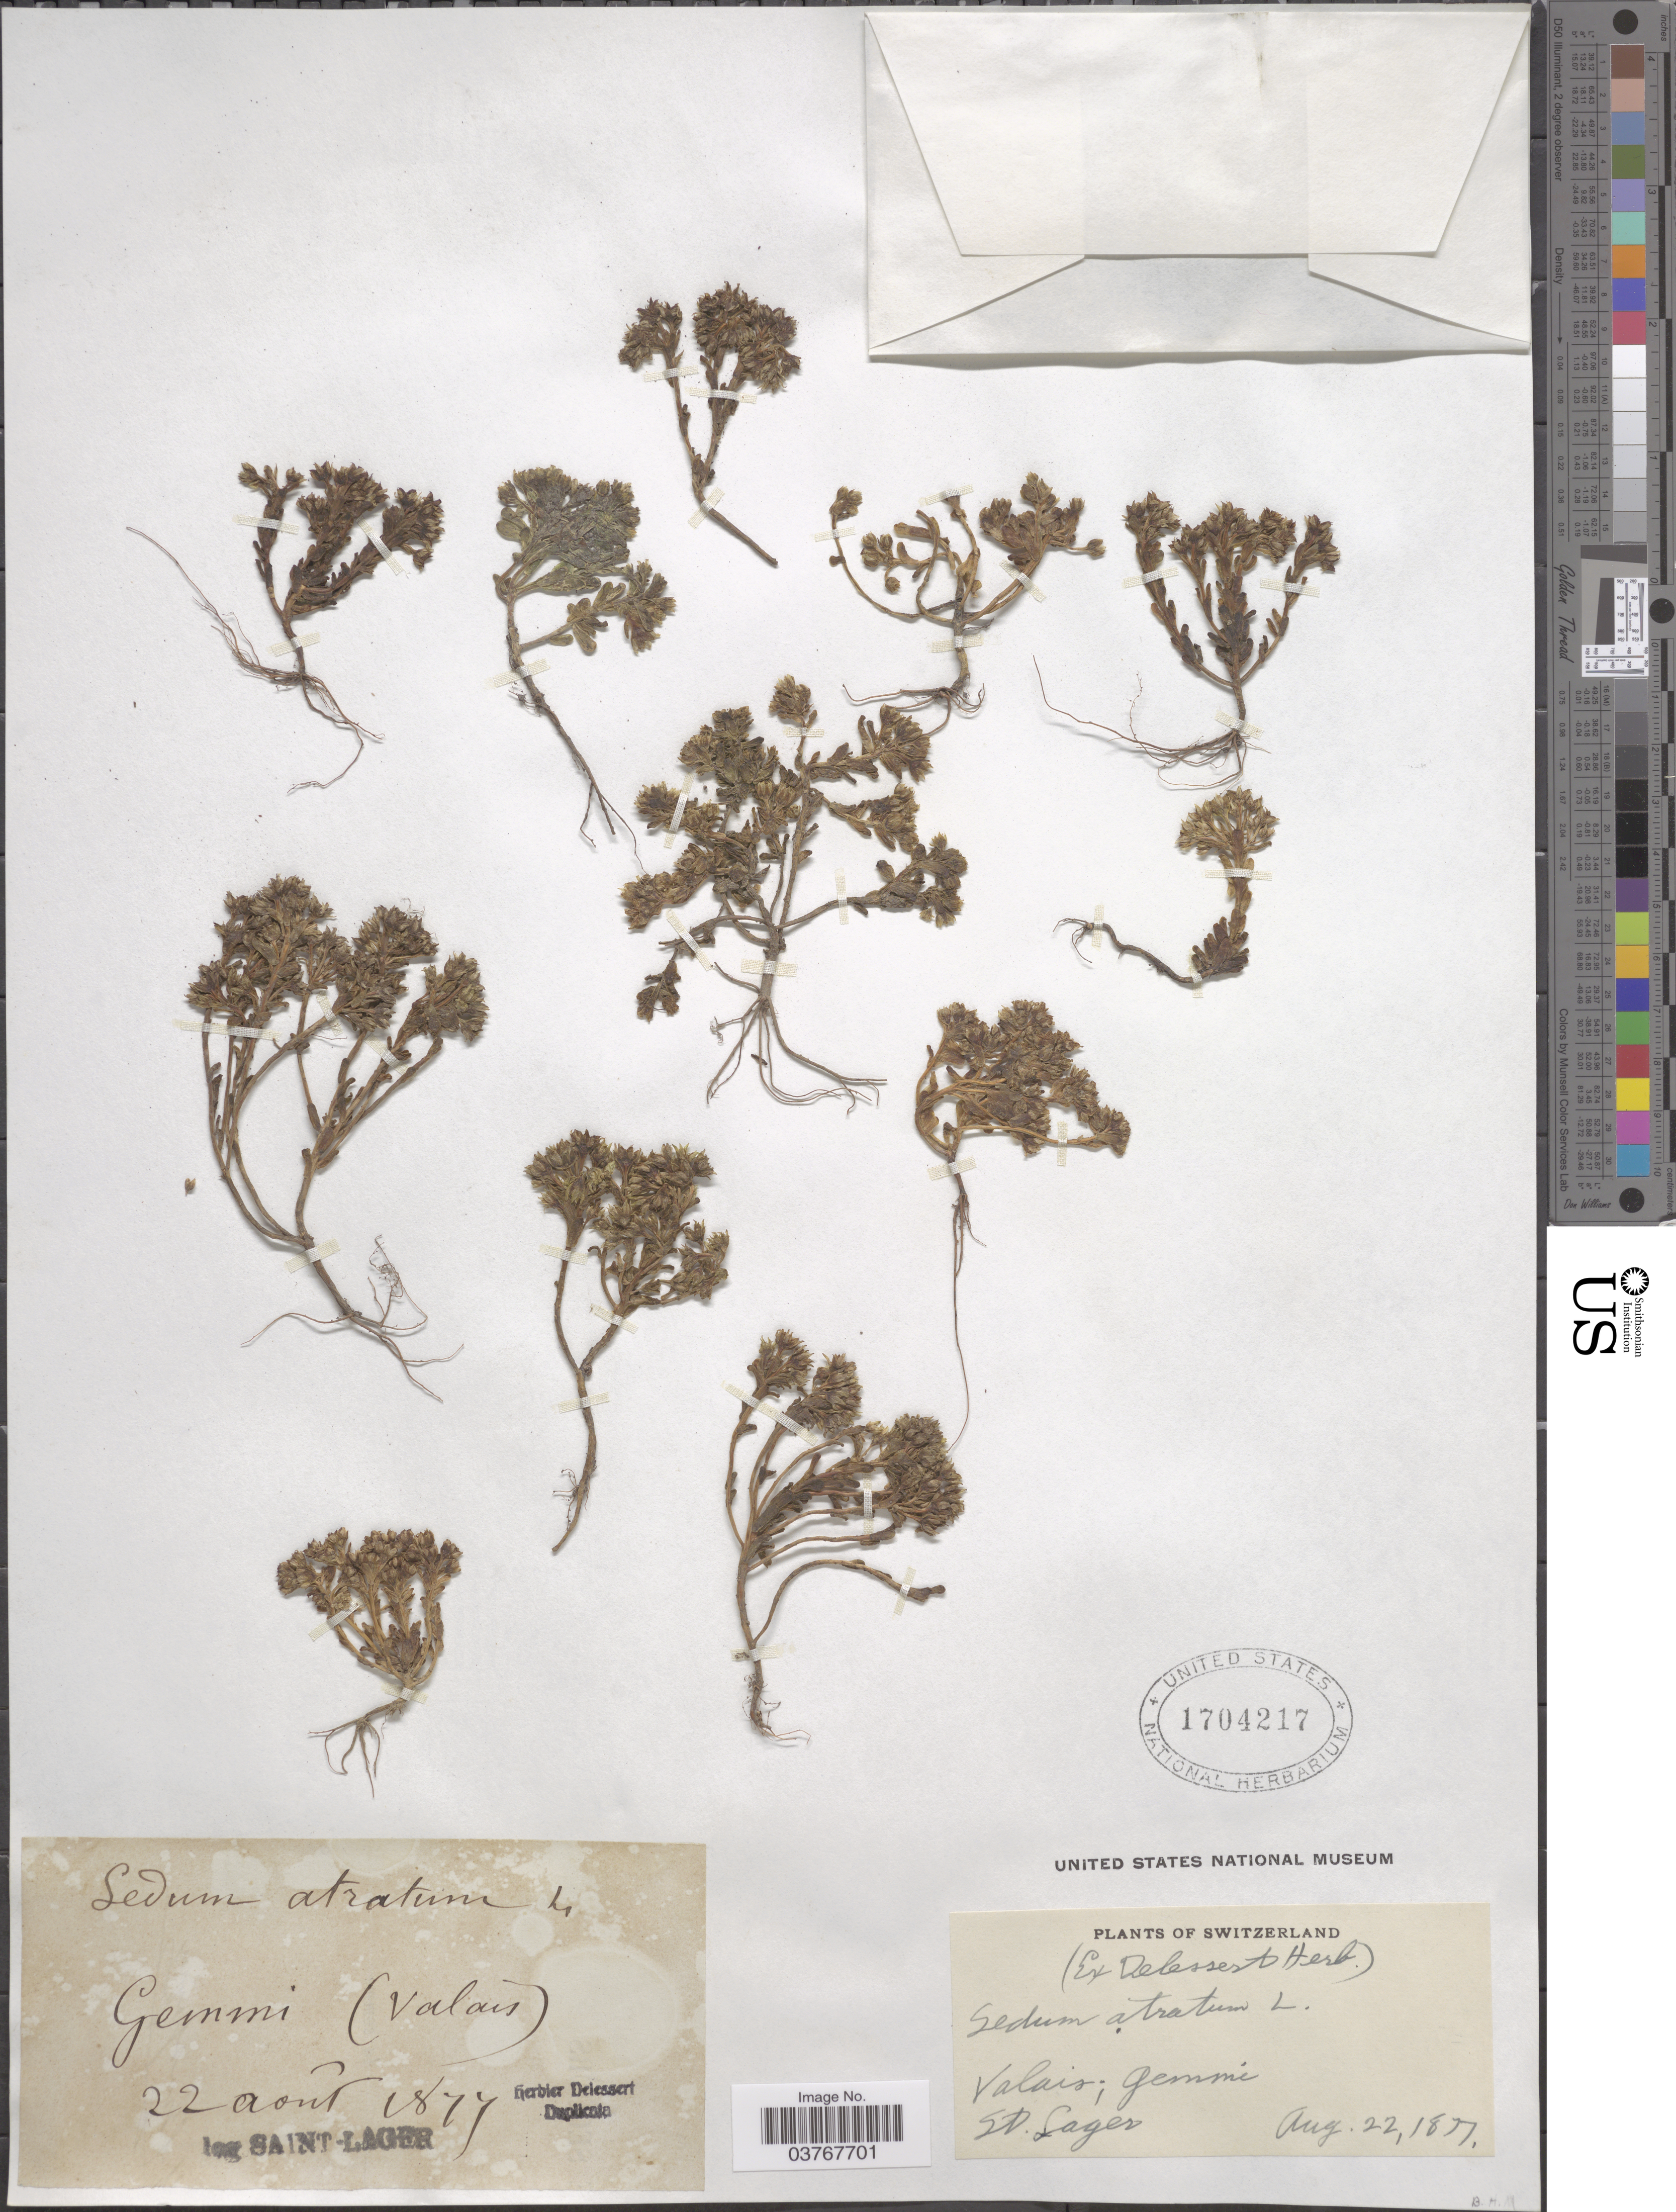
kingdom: Plantae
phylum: Tracheophyta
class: Magnoliopsida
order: Saxifragales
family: Crassulaceae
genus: Sedum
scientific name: Sedum atratum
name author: L.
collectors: Saint-Lager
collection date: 1877-08-22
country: Switzerland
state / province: Valais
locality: Gemmi.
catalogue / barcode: US 1704217